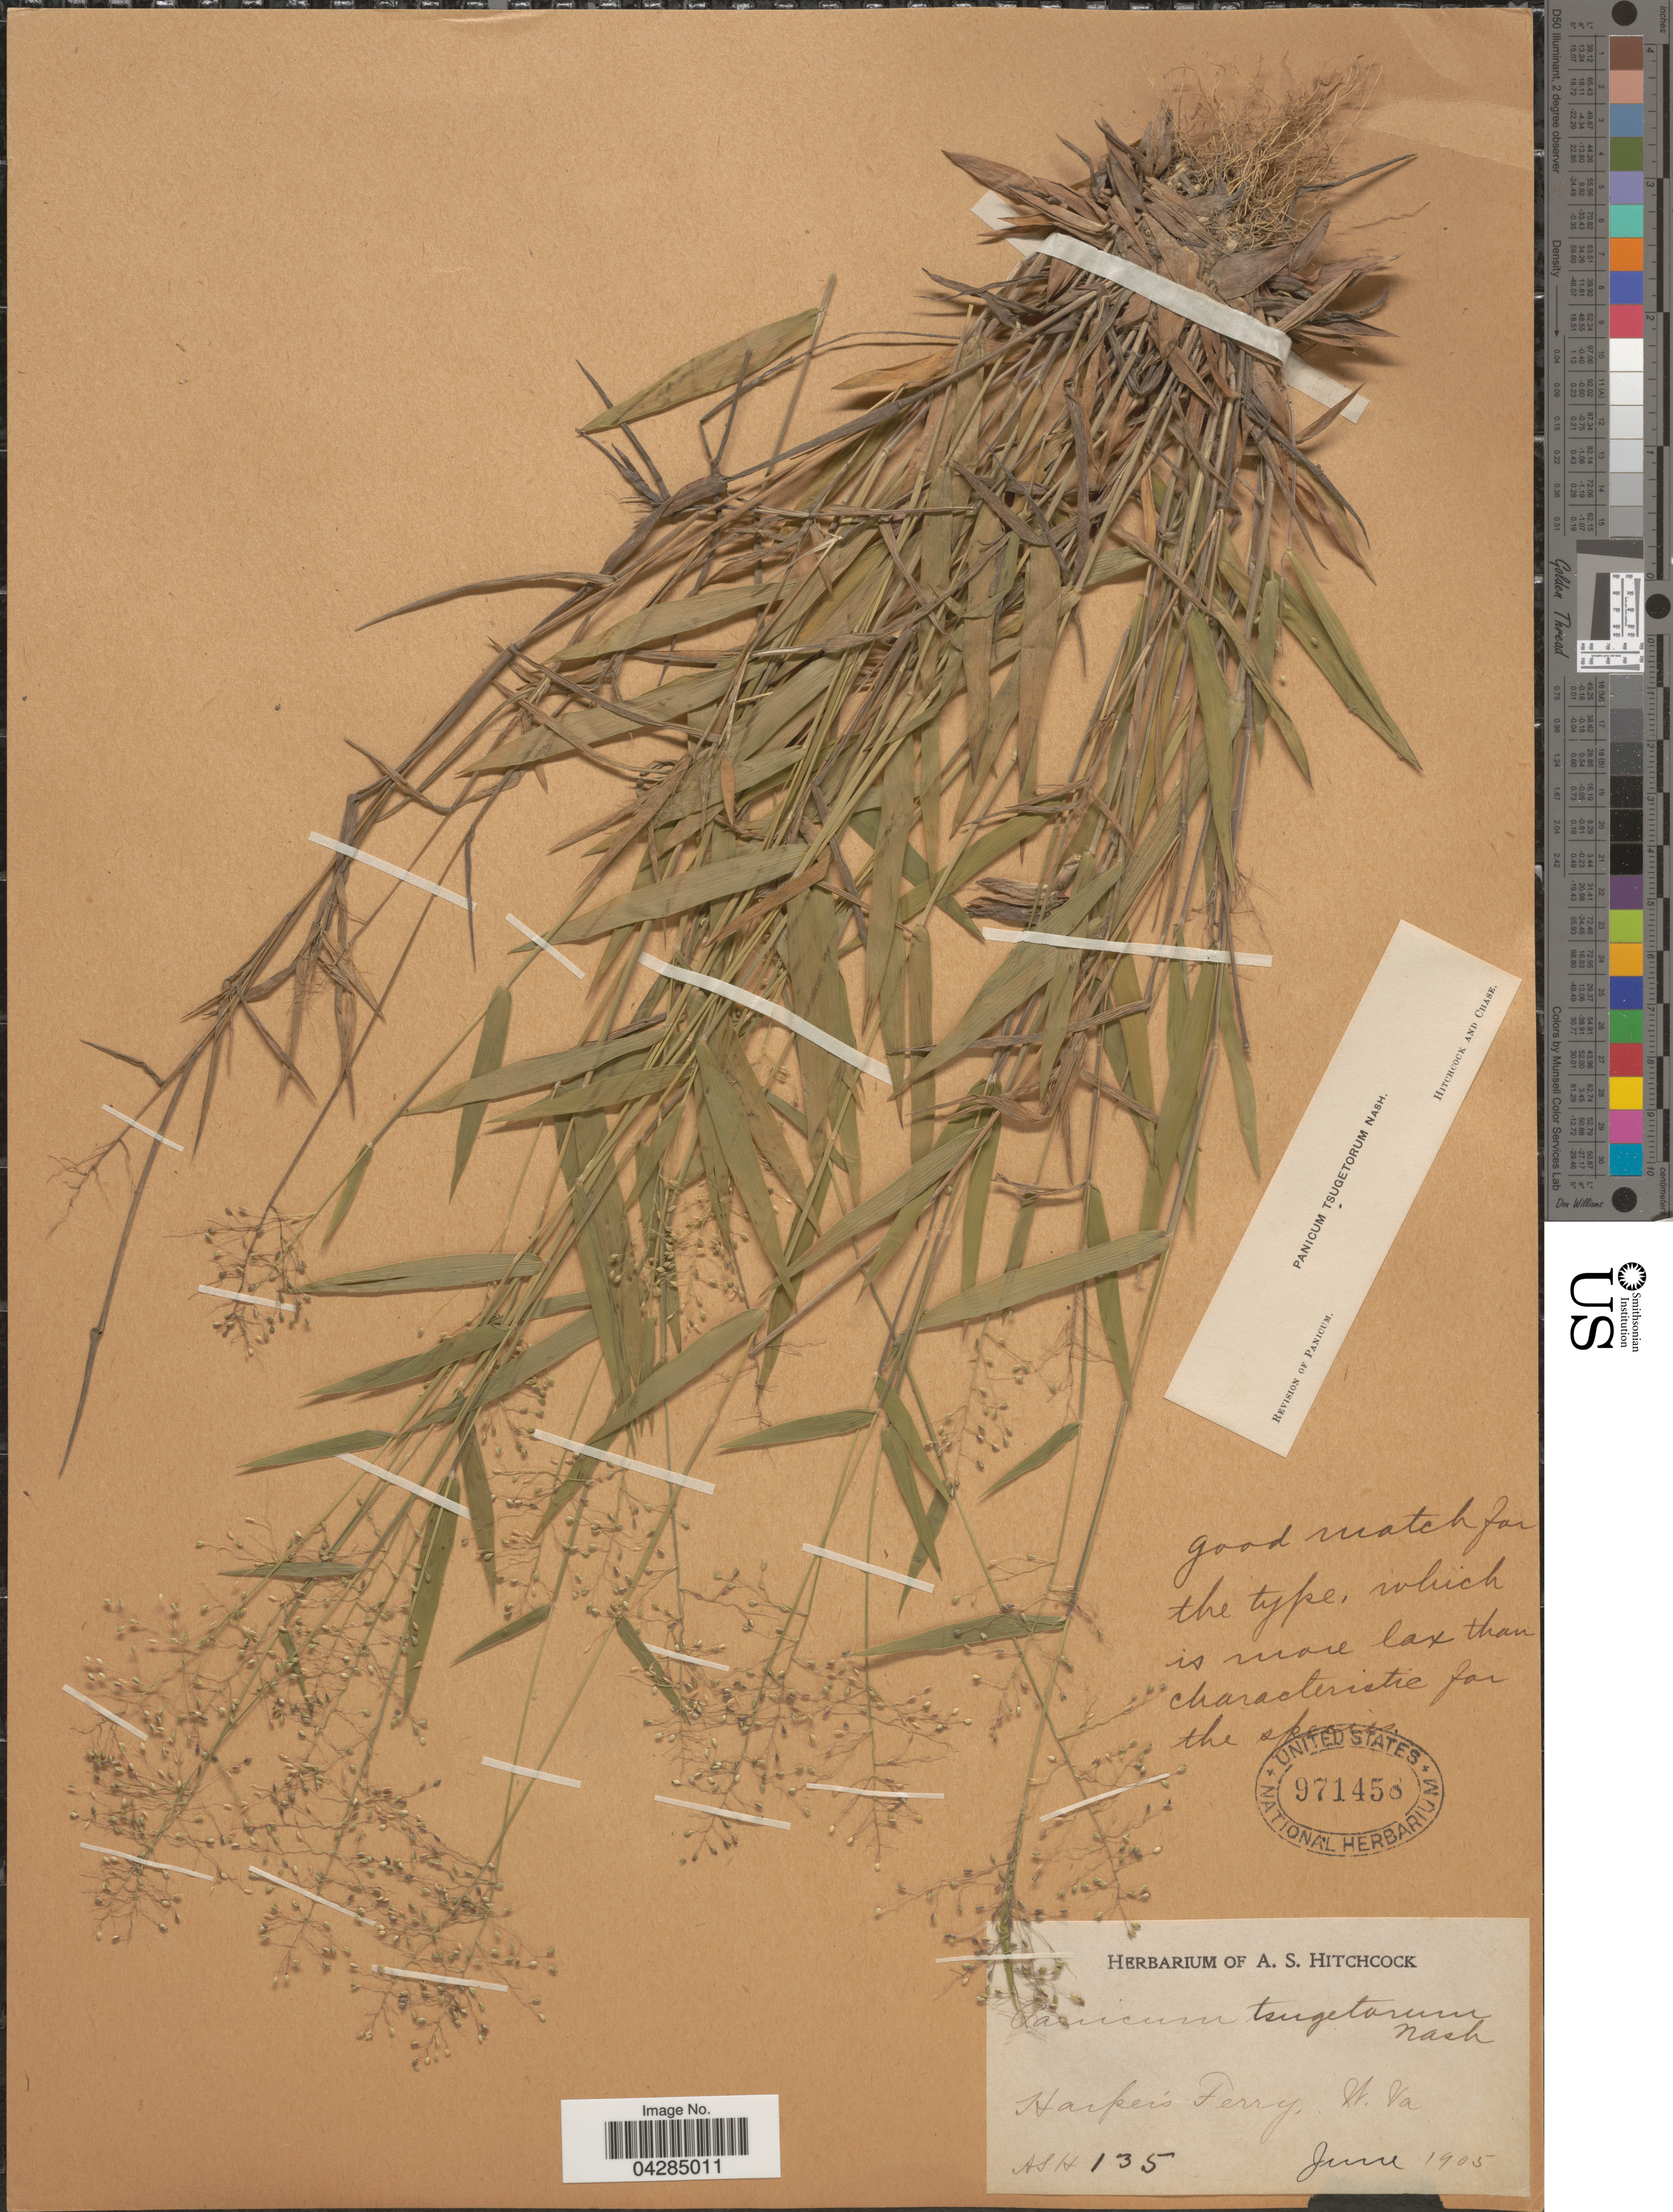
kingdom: Plantae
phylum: Tracheophyta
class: Liliopsida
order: Poales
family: Poaceae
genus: Dichanthelium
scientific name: Dichanthelium portoricense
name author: (Desv. ex Ham.) B.F. Hansen & Wunderlin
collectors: A. S. Hitchcock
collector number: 135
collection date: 1905-06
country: United States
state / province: West Virginia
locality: Harper's Ferry.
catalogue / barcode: US 971458